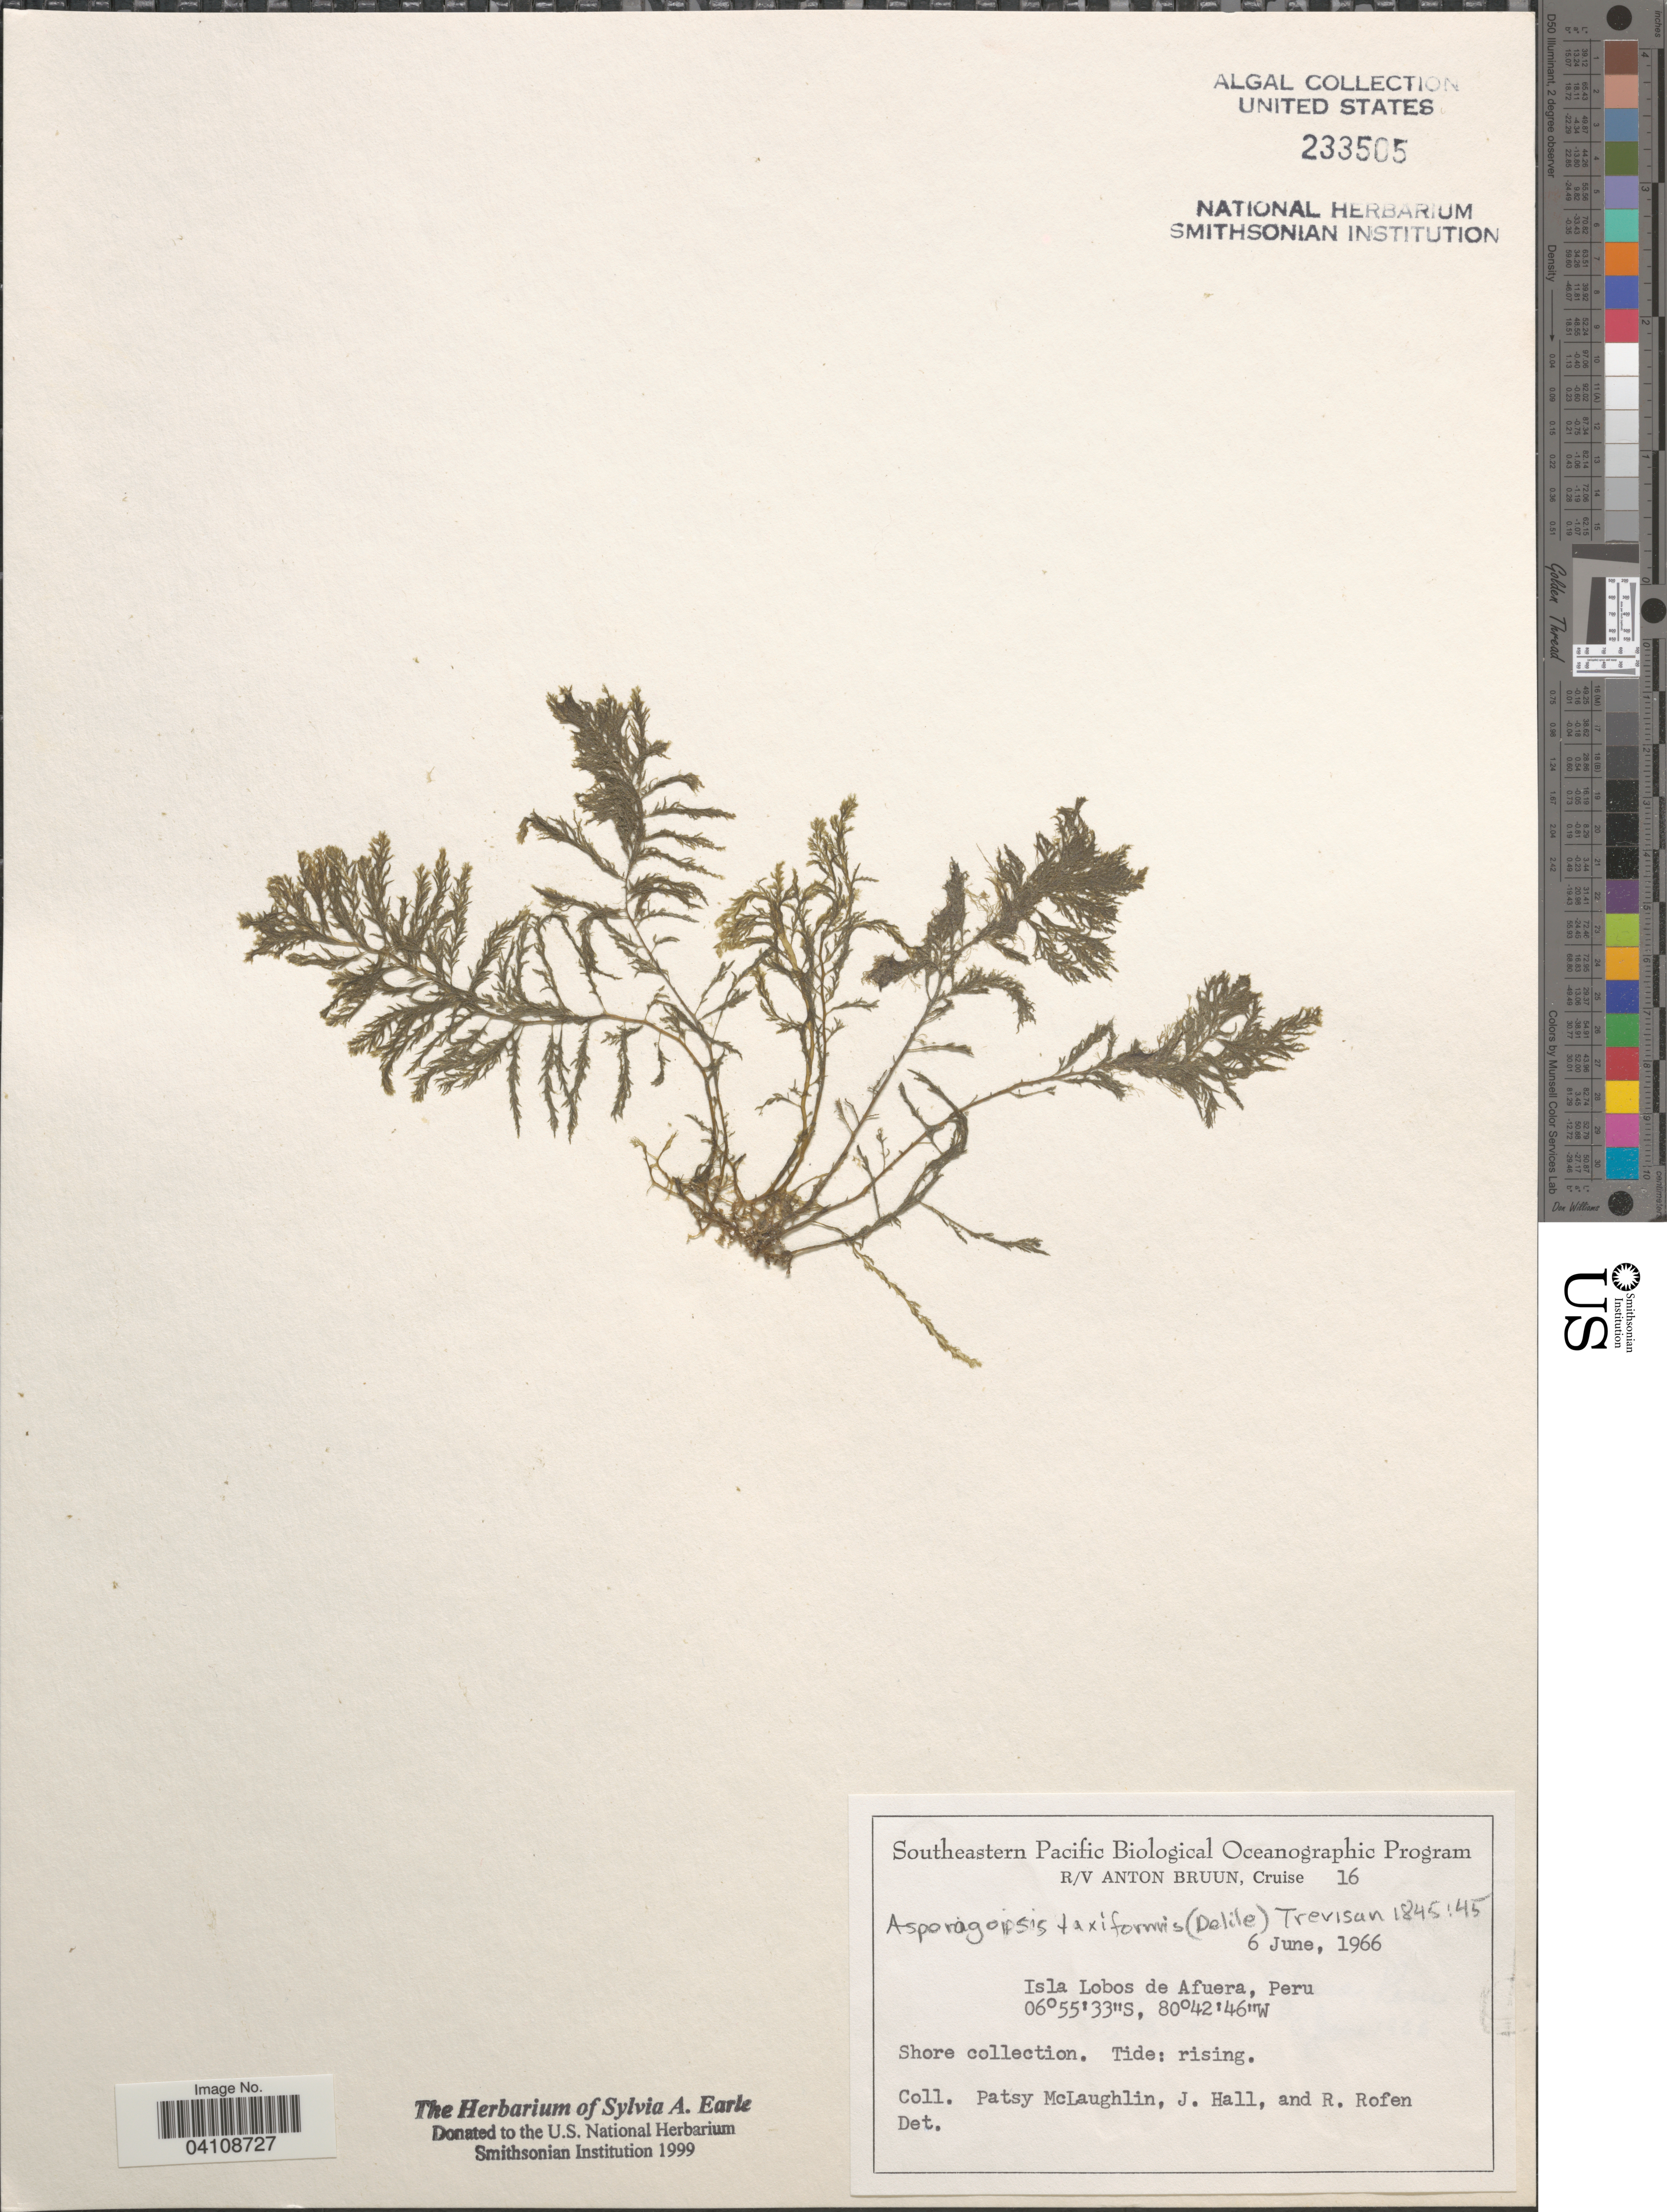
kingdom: Plantae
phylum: Rhodophyta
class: Florideophyceae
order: Bonnemaisoniales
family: Bonnemaisoniaceae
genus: Asparagopsis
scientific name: Asparagopsis taxiformis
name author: (Delile) Trevis.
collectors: P. McLaughlin, J. Hall & R. Rofen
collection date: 1966-06-06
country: Peru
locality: R/V Anton Bruun, Cruise 16. Isla Lobos de Afuera.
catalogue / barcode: US 233505